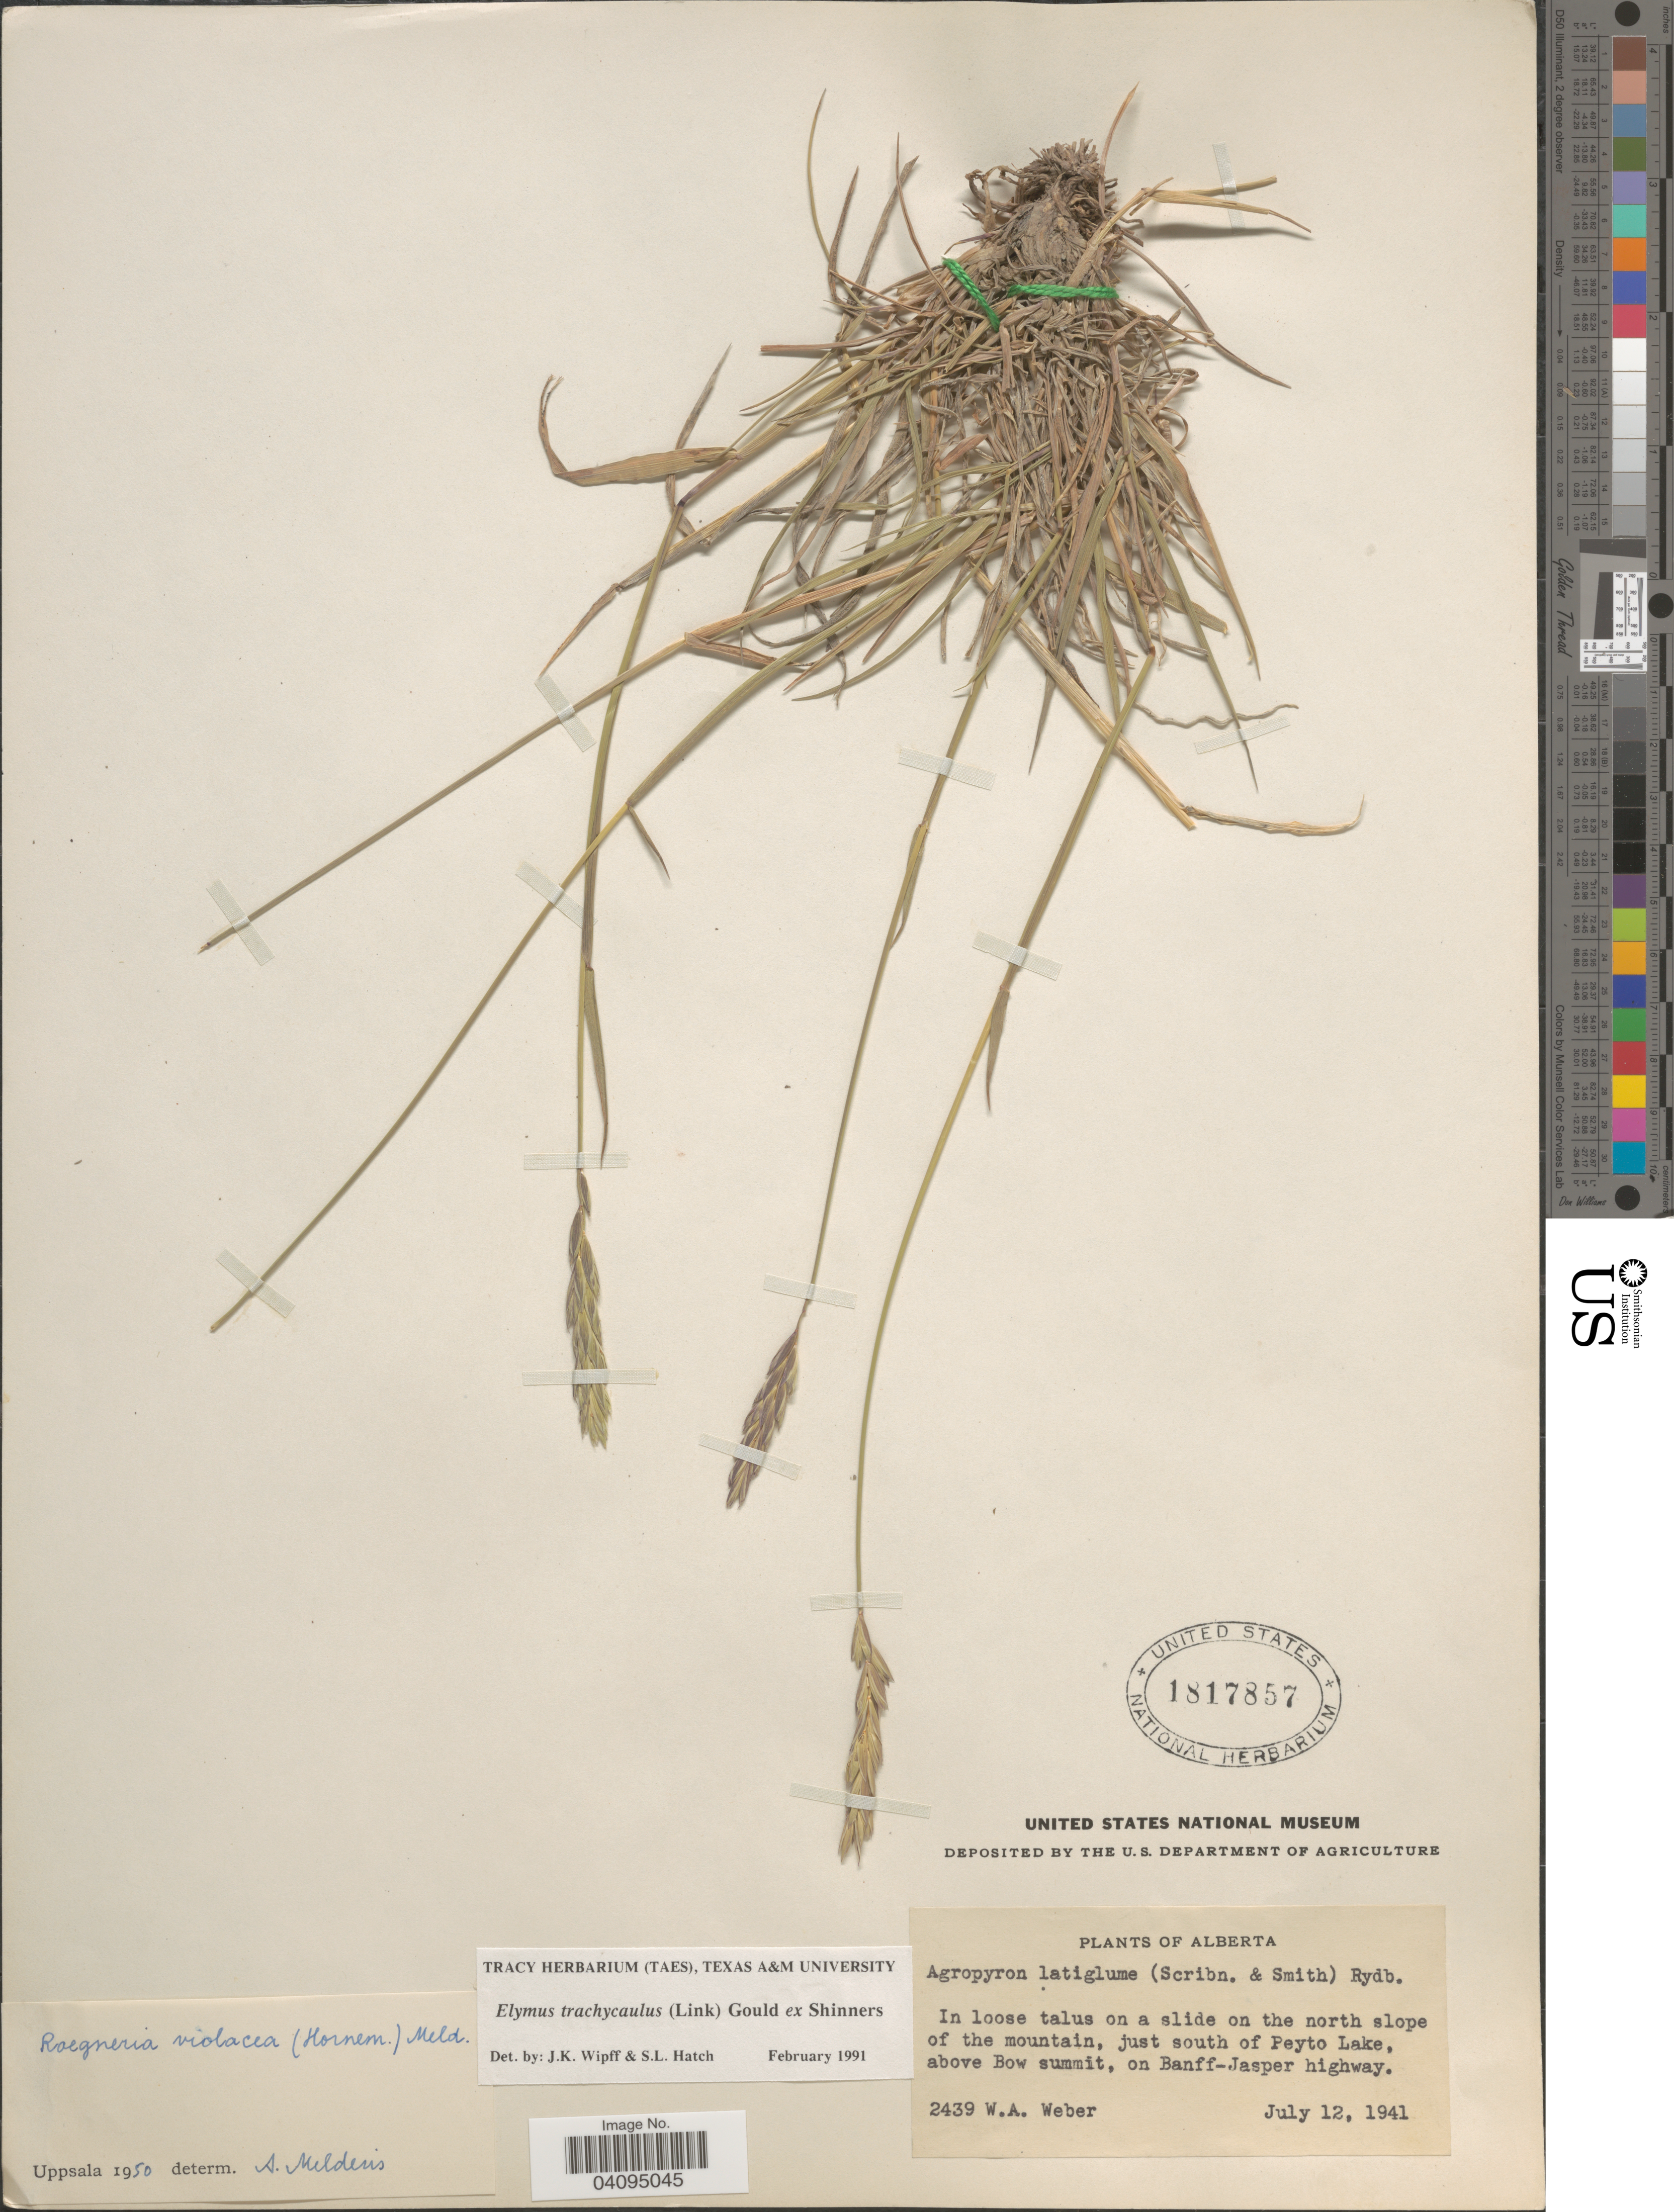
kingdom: Plantae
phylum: Tracheophyta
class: Liliopsida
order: Poales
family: Poaceae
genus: Elymus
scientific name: Elymus trachycaulus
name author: (Link) Gould ex Shinners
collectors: W. A. Weber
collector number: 2439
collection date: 1941-07-12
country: Canada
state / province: Alberta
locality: In loose talus on a slide on the north slope of the mountain, just south of Peyto Lake, above Bow summit, on Banff-Jasper highway.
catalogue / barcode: US 1817857